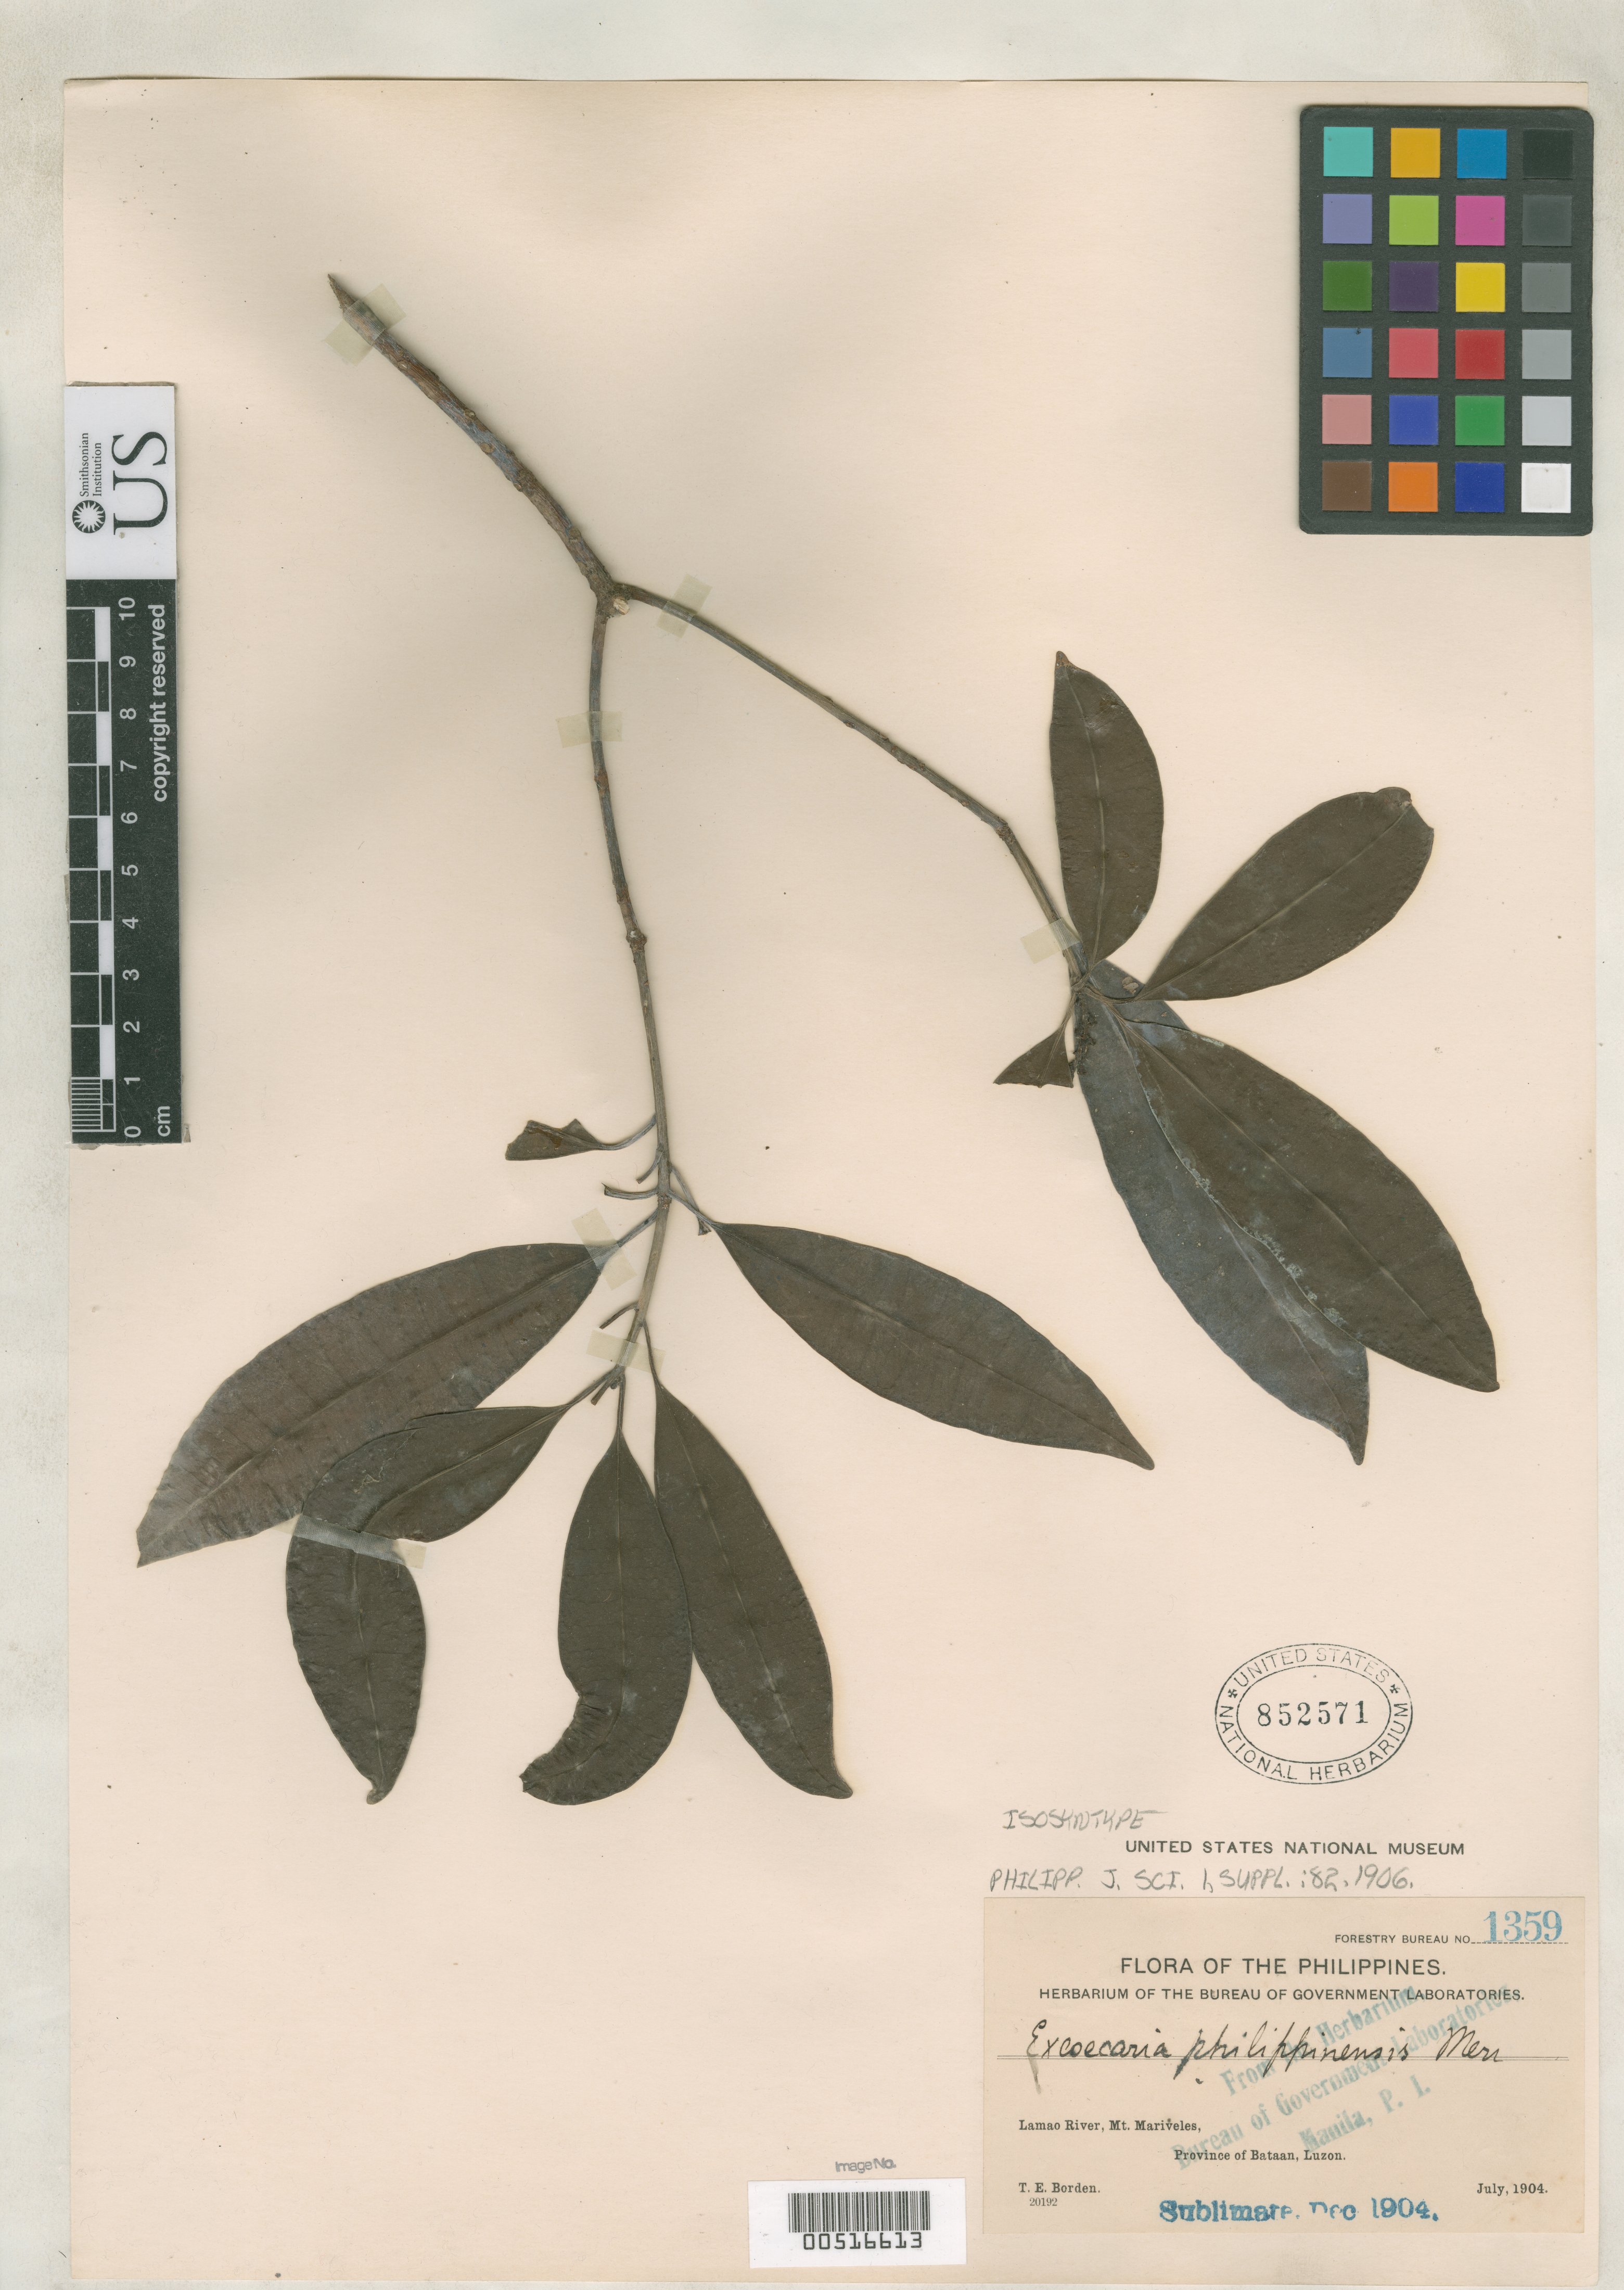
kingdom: Plantae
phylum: Tracheophyta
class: Magnoliopsida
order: Malpighiales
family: Euphorbiaceae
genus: Excoecaria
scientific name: Excoecaria philippinensis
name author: Merr.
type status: Isosyntype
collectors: T. E. Borden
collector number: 1359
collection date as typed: Jul 1904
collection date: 1904-07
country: Philippines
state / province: Central Luzon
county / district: Bataan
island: Luzon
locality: Lamao River, Mt Mariveles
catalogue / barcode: US 852571